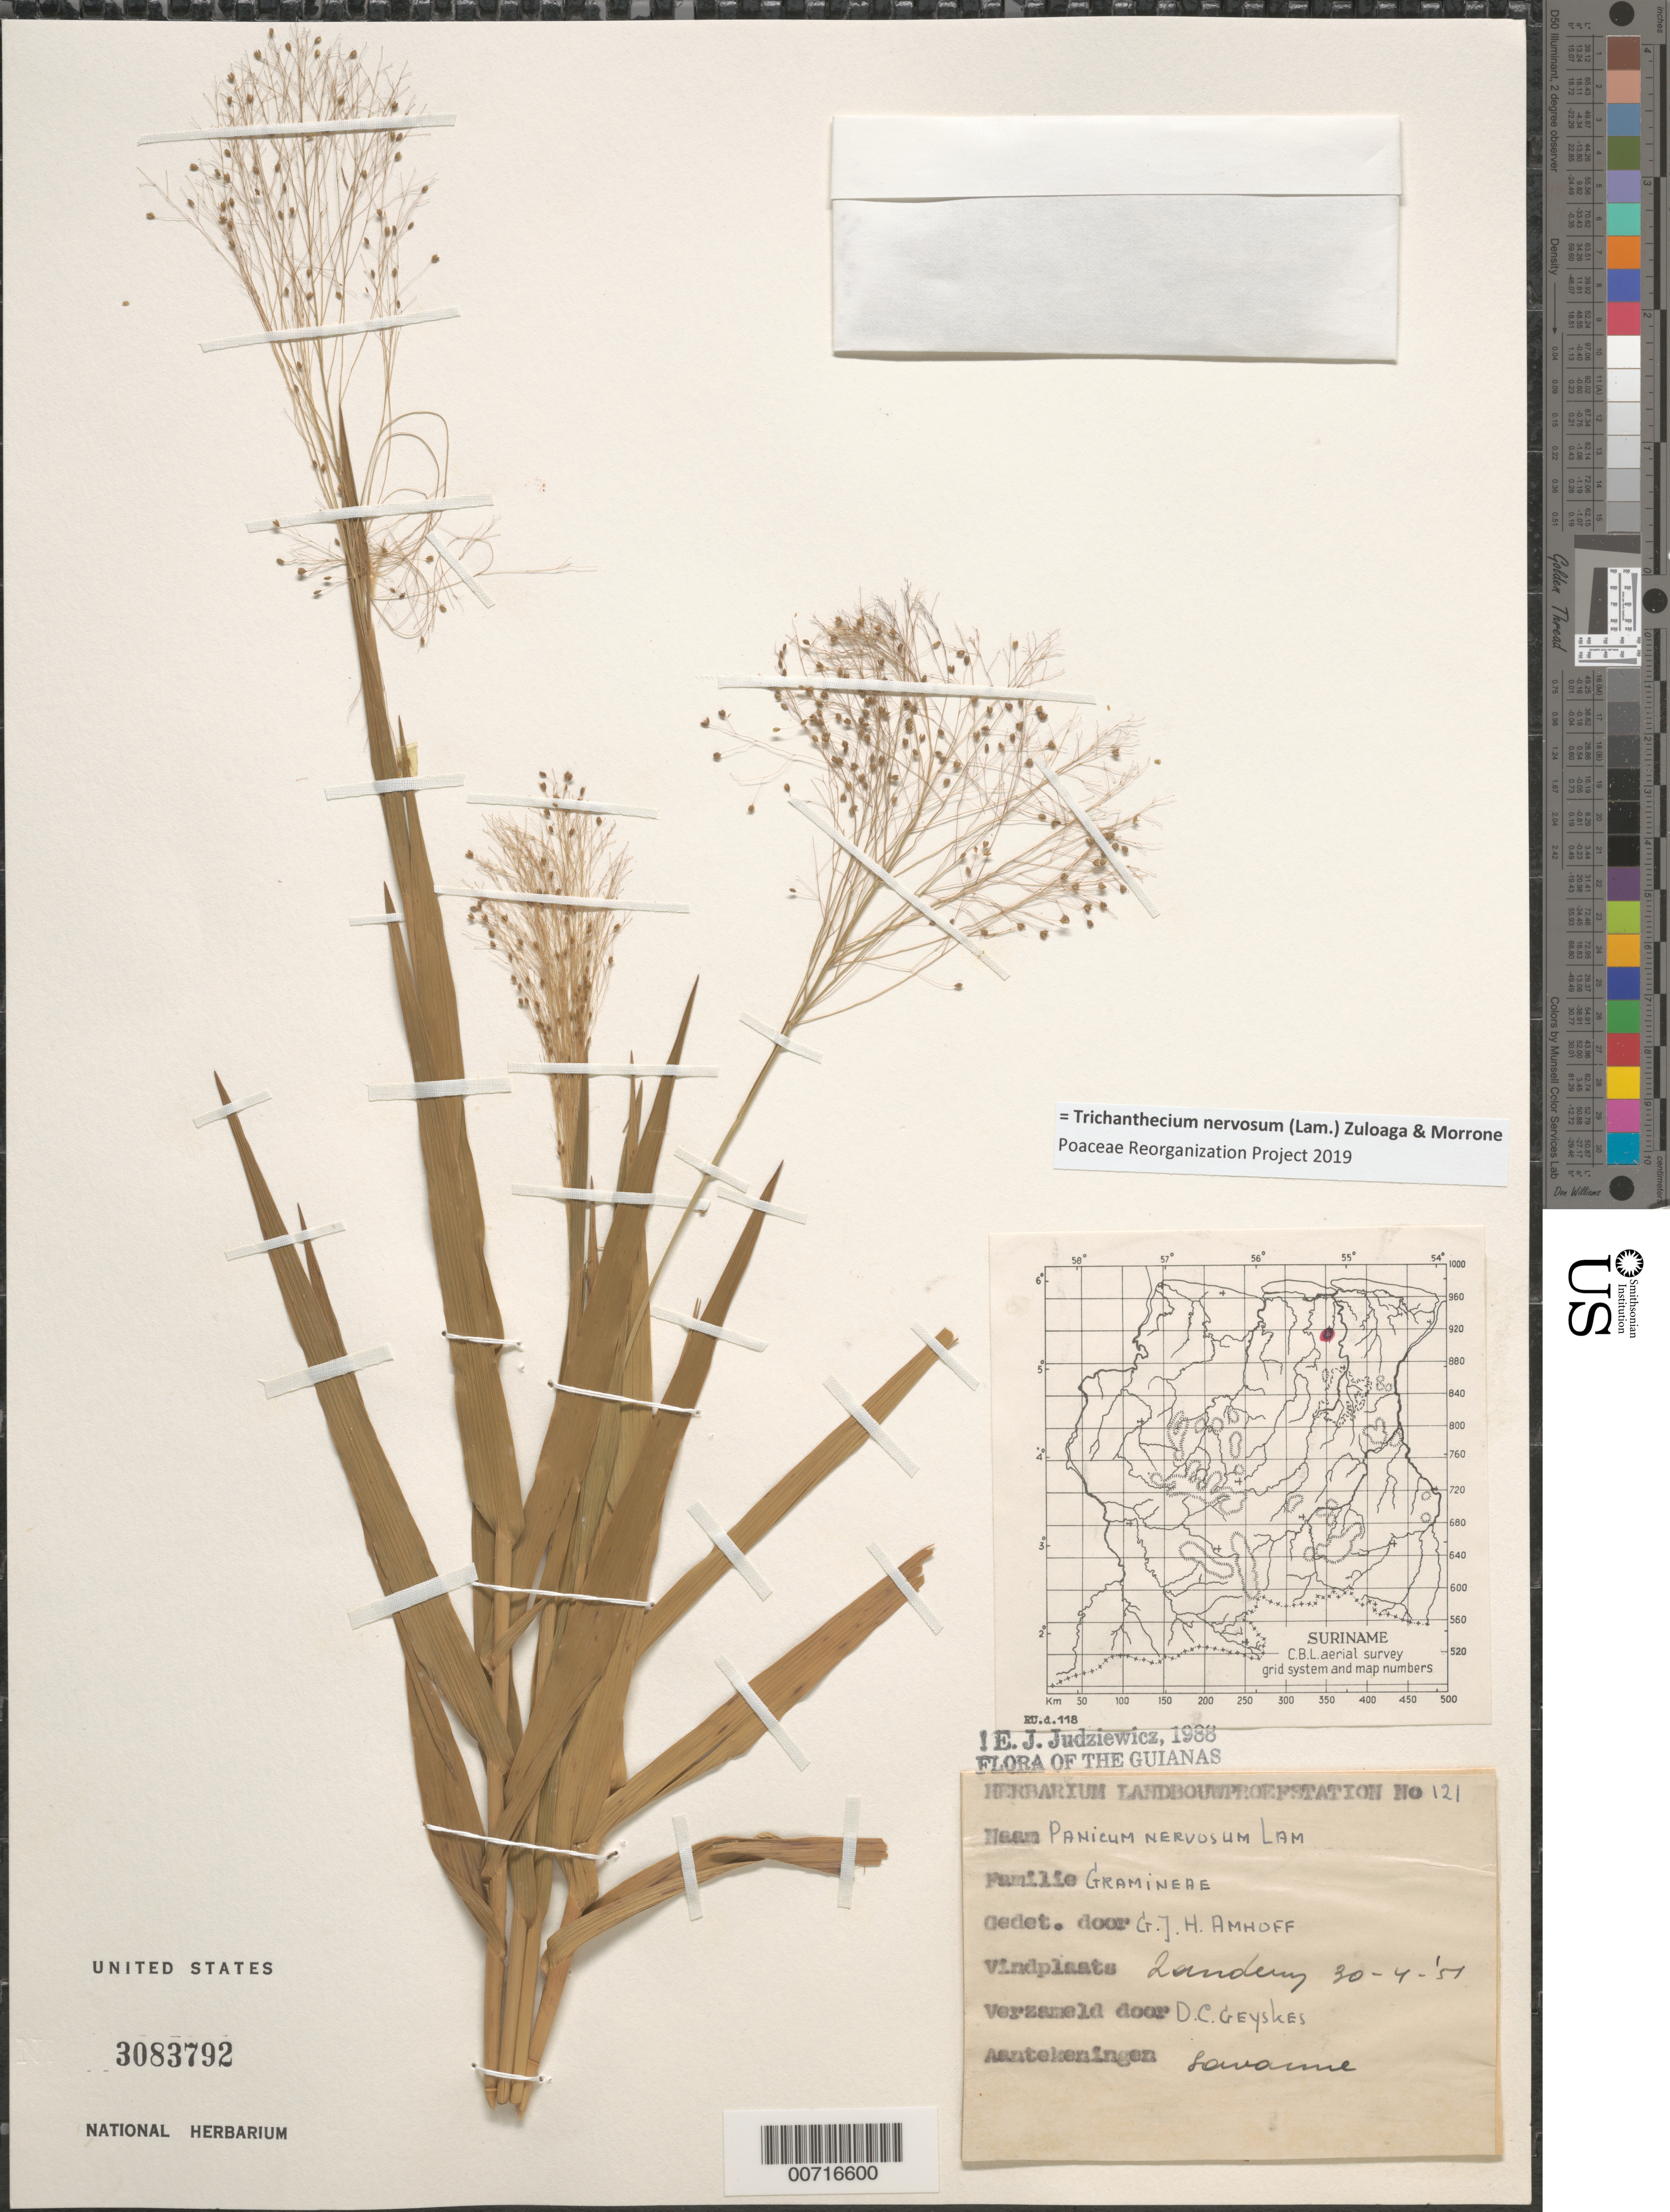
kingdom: Plantae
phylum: Tracheophyta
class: Liliopsida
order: Poales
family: Poaceae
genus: Trichanthecium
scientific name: Trichanthecium nervosum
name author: (Lam.) Zuloaga & Morrone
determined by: Poaceae Reorganization Project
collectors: D. Geijskes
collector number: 121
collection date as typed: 30-Apr-51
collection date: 1951-04-30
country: Suriname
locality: Zanderij Savanna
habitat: Savanna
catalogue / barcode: US 3083792